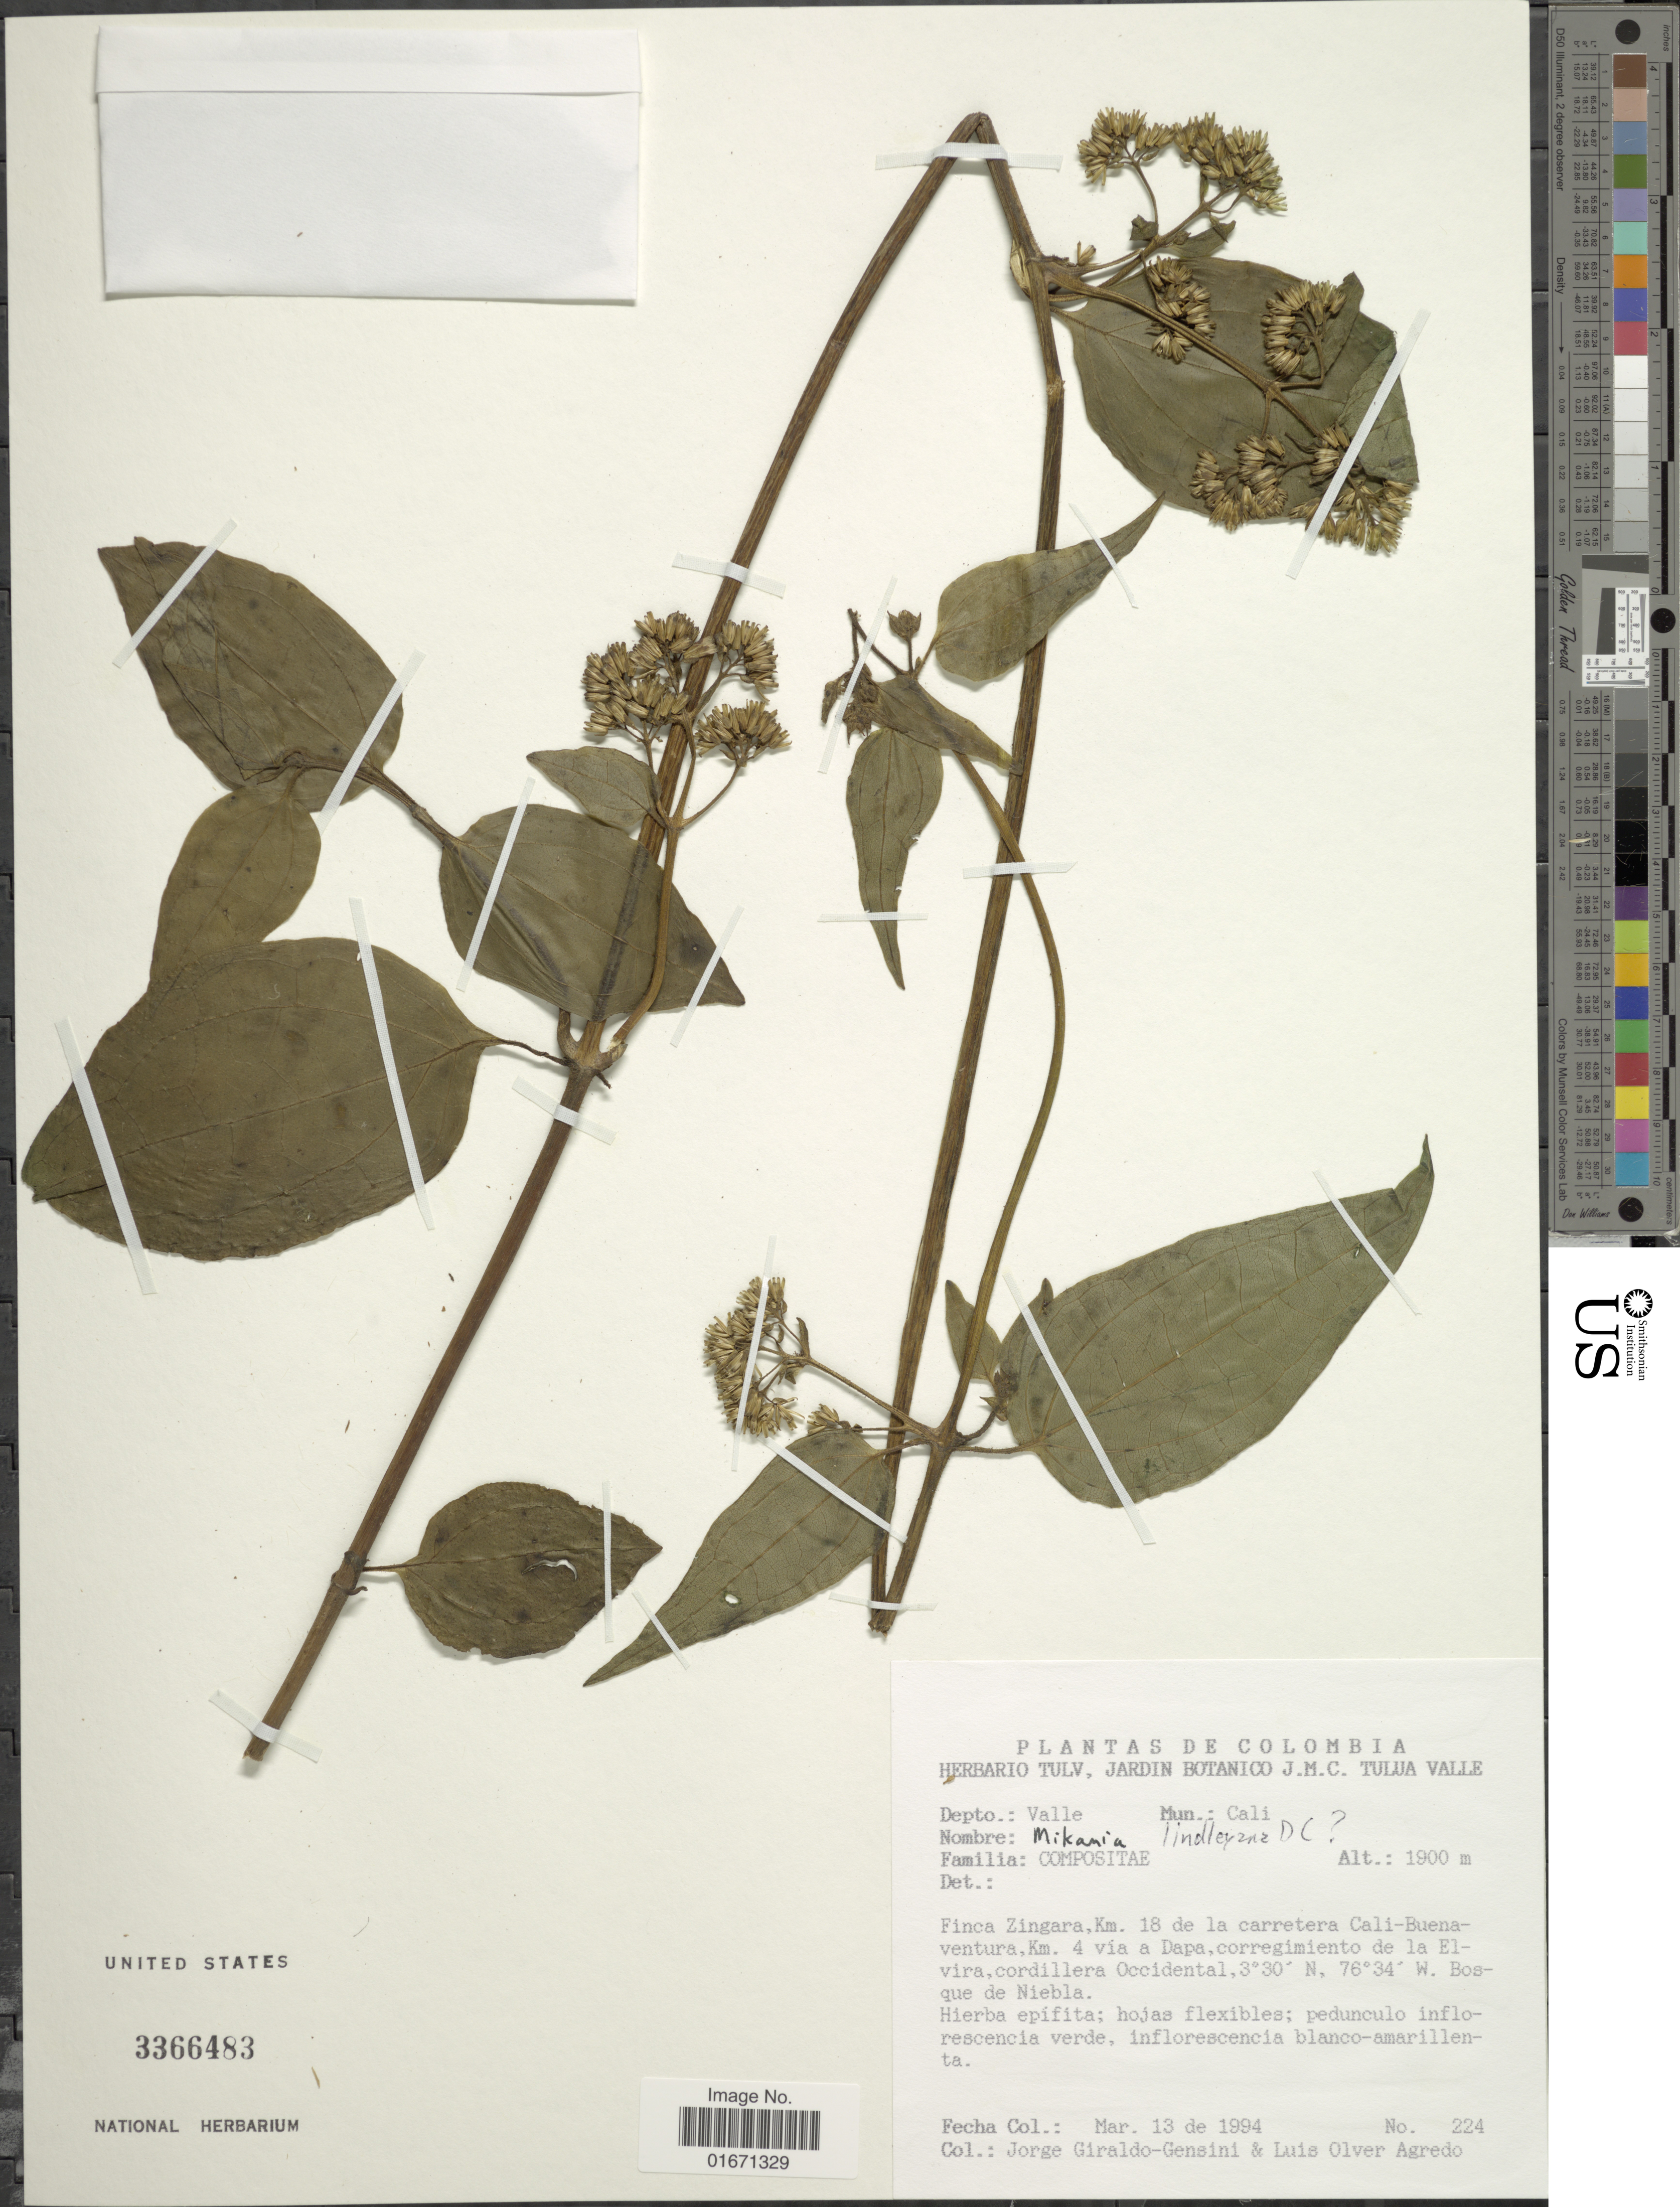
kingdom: Plantae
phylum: Tracheophyta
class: Magnoliopsida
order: Asterales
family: Asteraceae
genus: Mikania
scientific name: Mikania lindleyana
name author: DC.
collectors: J. Giraldo-Gensini & L. O. Agredo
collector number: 224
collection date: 1994-03-13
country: Colombia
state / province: Valle del Cauca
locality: Depto. Valle, Mun. Cali, Finca Zingara, km 18 de la carretera Cali-Buenaventura, km 4 via a Dapa, corregimiento de la Elvira, cordillera Occidental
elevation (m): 1900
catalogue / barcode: US 3366483